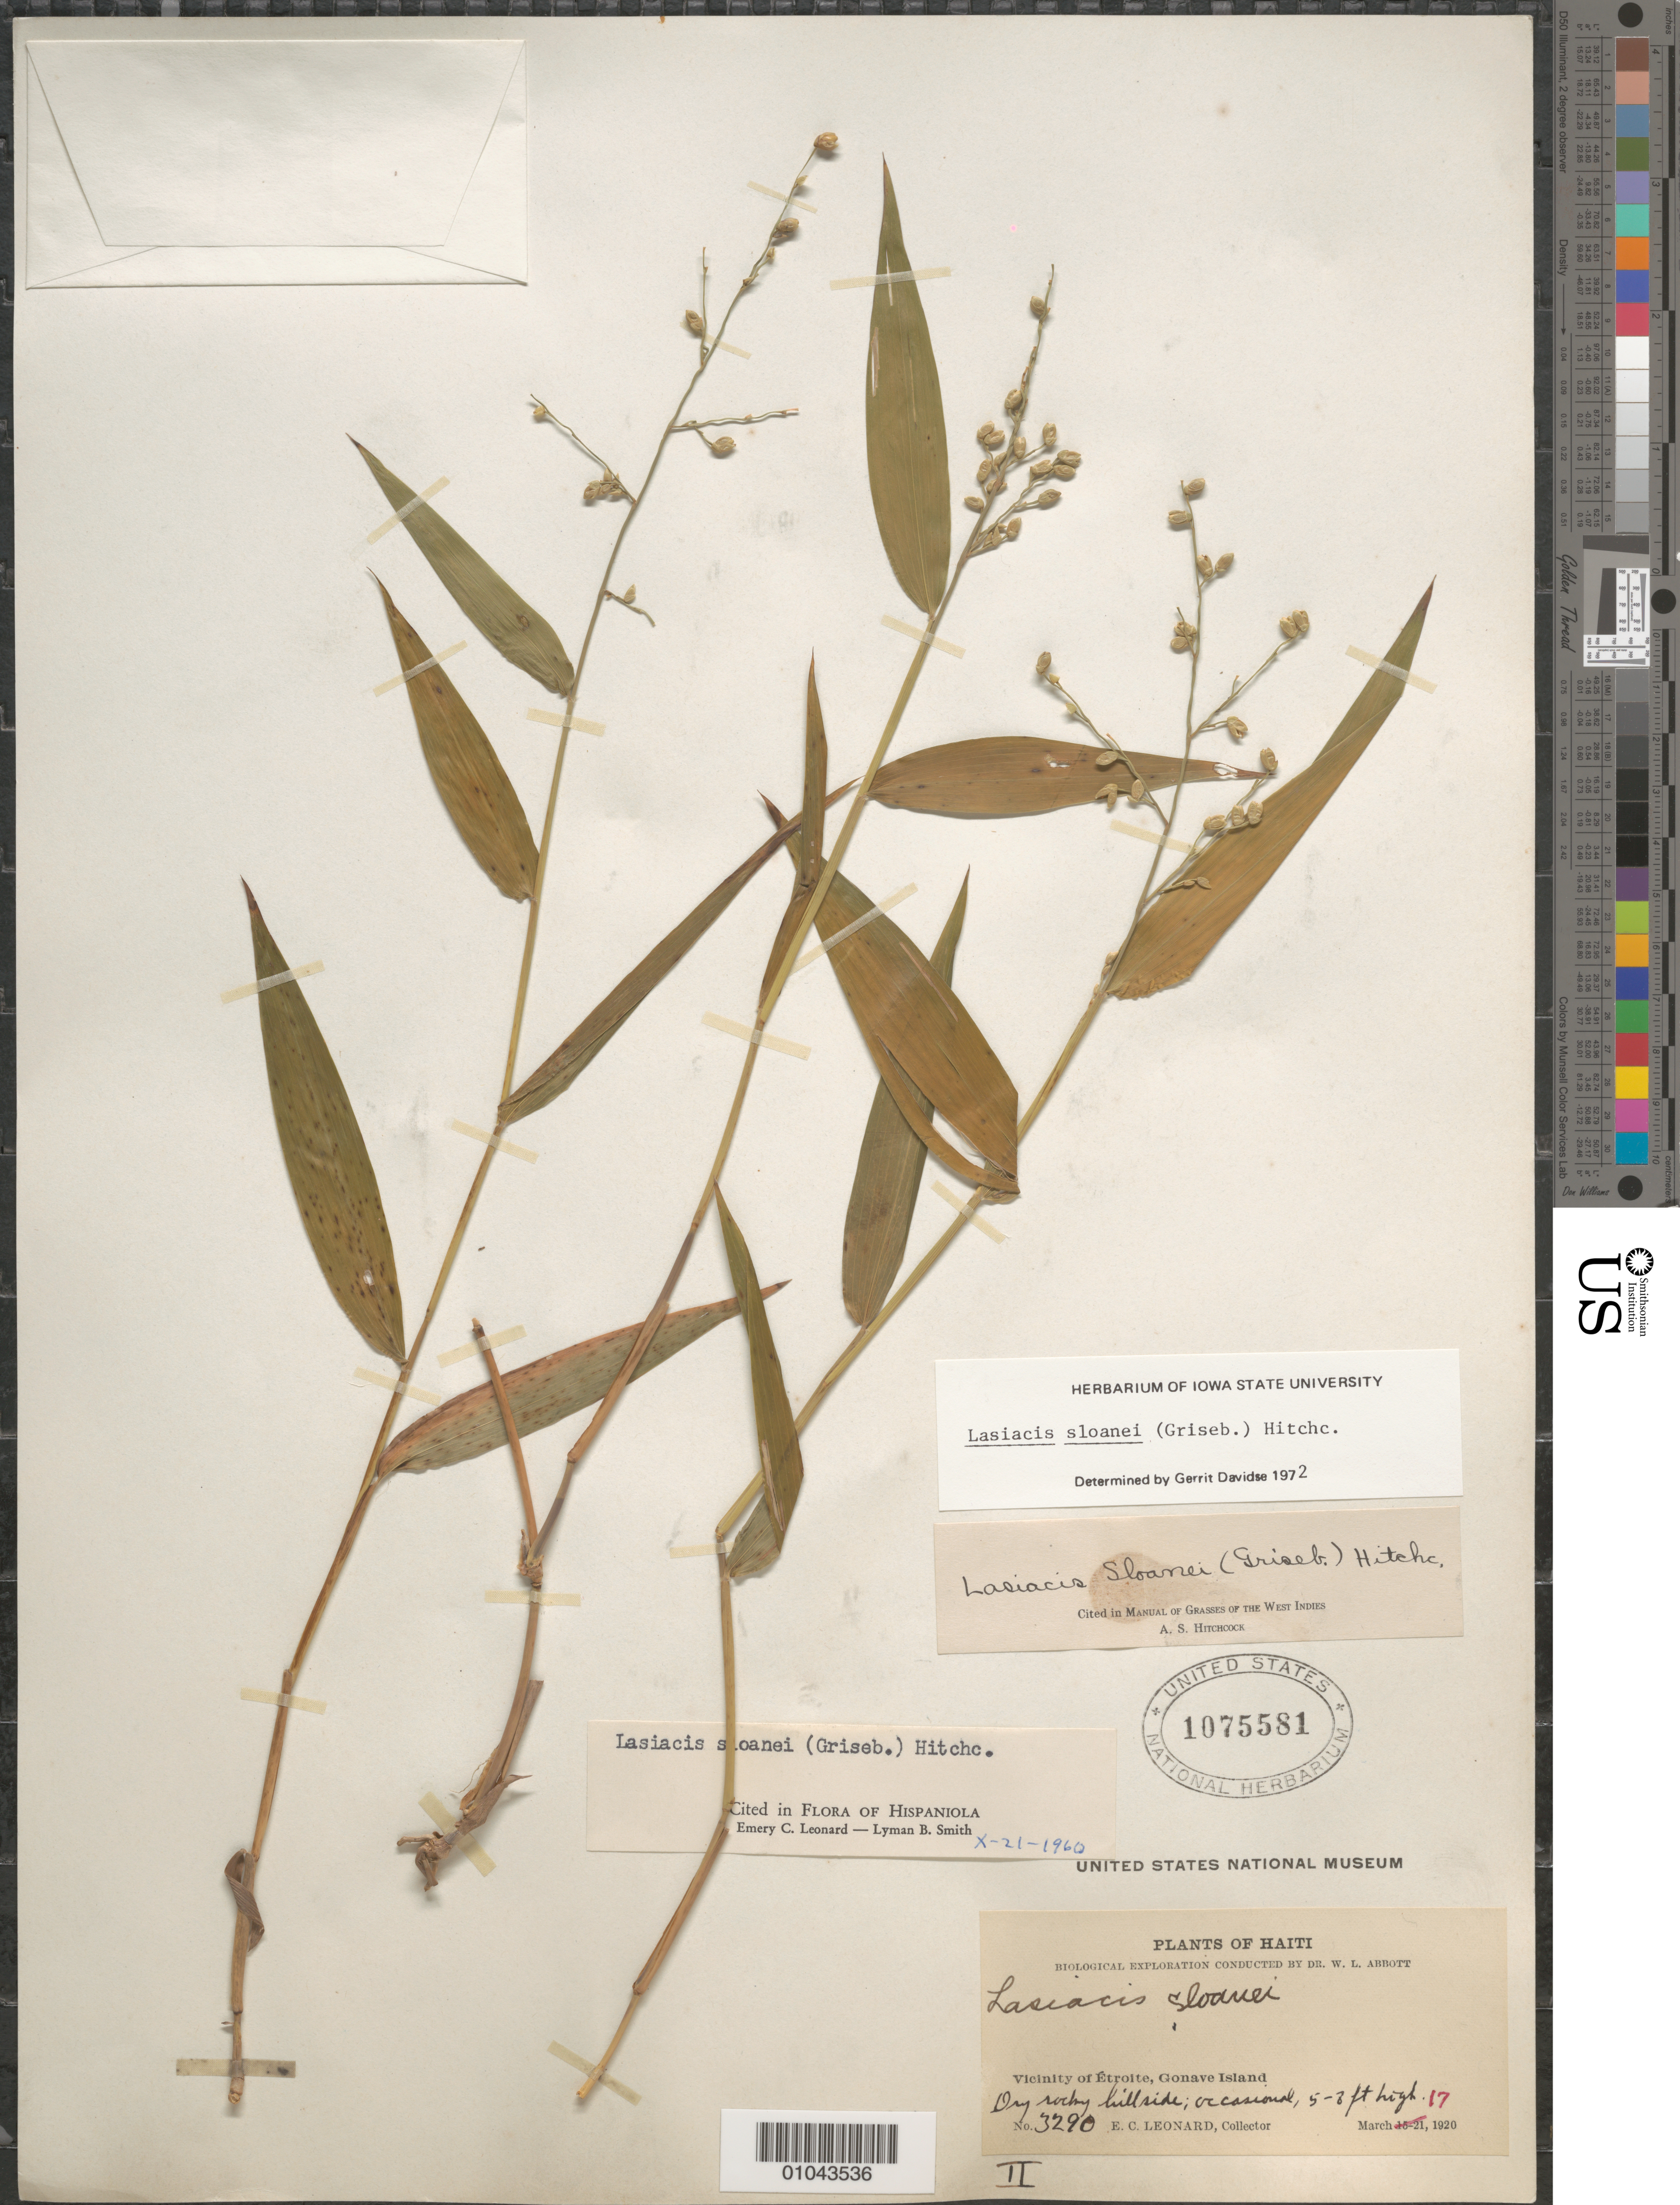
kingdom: Plantae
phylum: Tracheophyta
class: Liliopsida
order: Poales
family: Poaceae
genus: Lasiacis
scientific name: Lasiacis sloanei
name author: (Griseb.) Hitchc.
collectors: E. C. Leonard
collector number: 3290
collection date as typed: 17 Mar 1920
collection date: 1920-03-17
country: Haiti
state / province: Óuest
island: Hispaniola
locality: Vicinity of Etroite, Gonave Island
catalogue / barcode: US 1075581